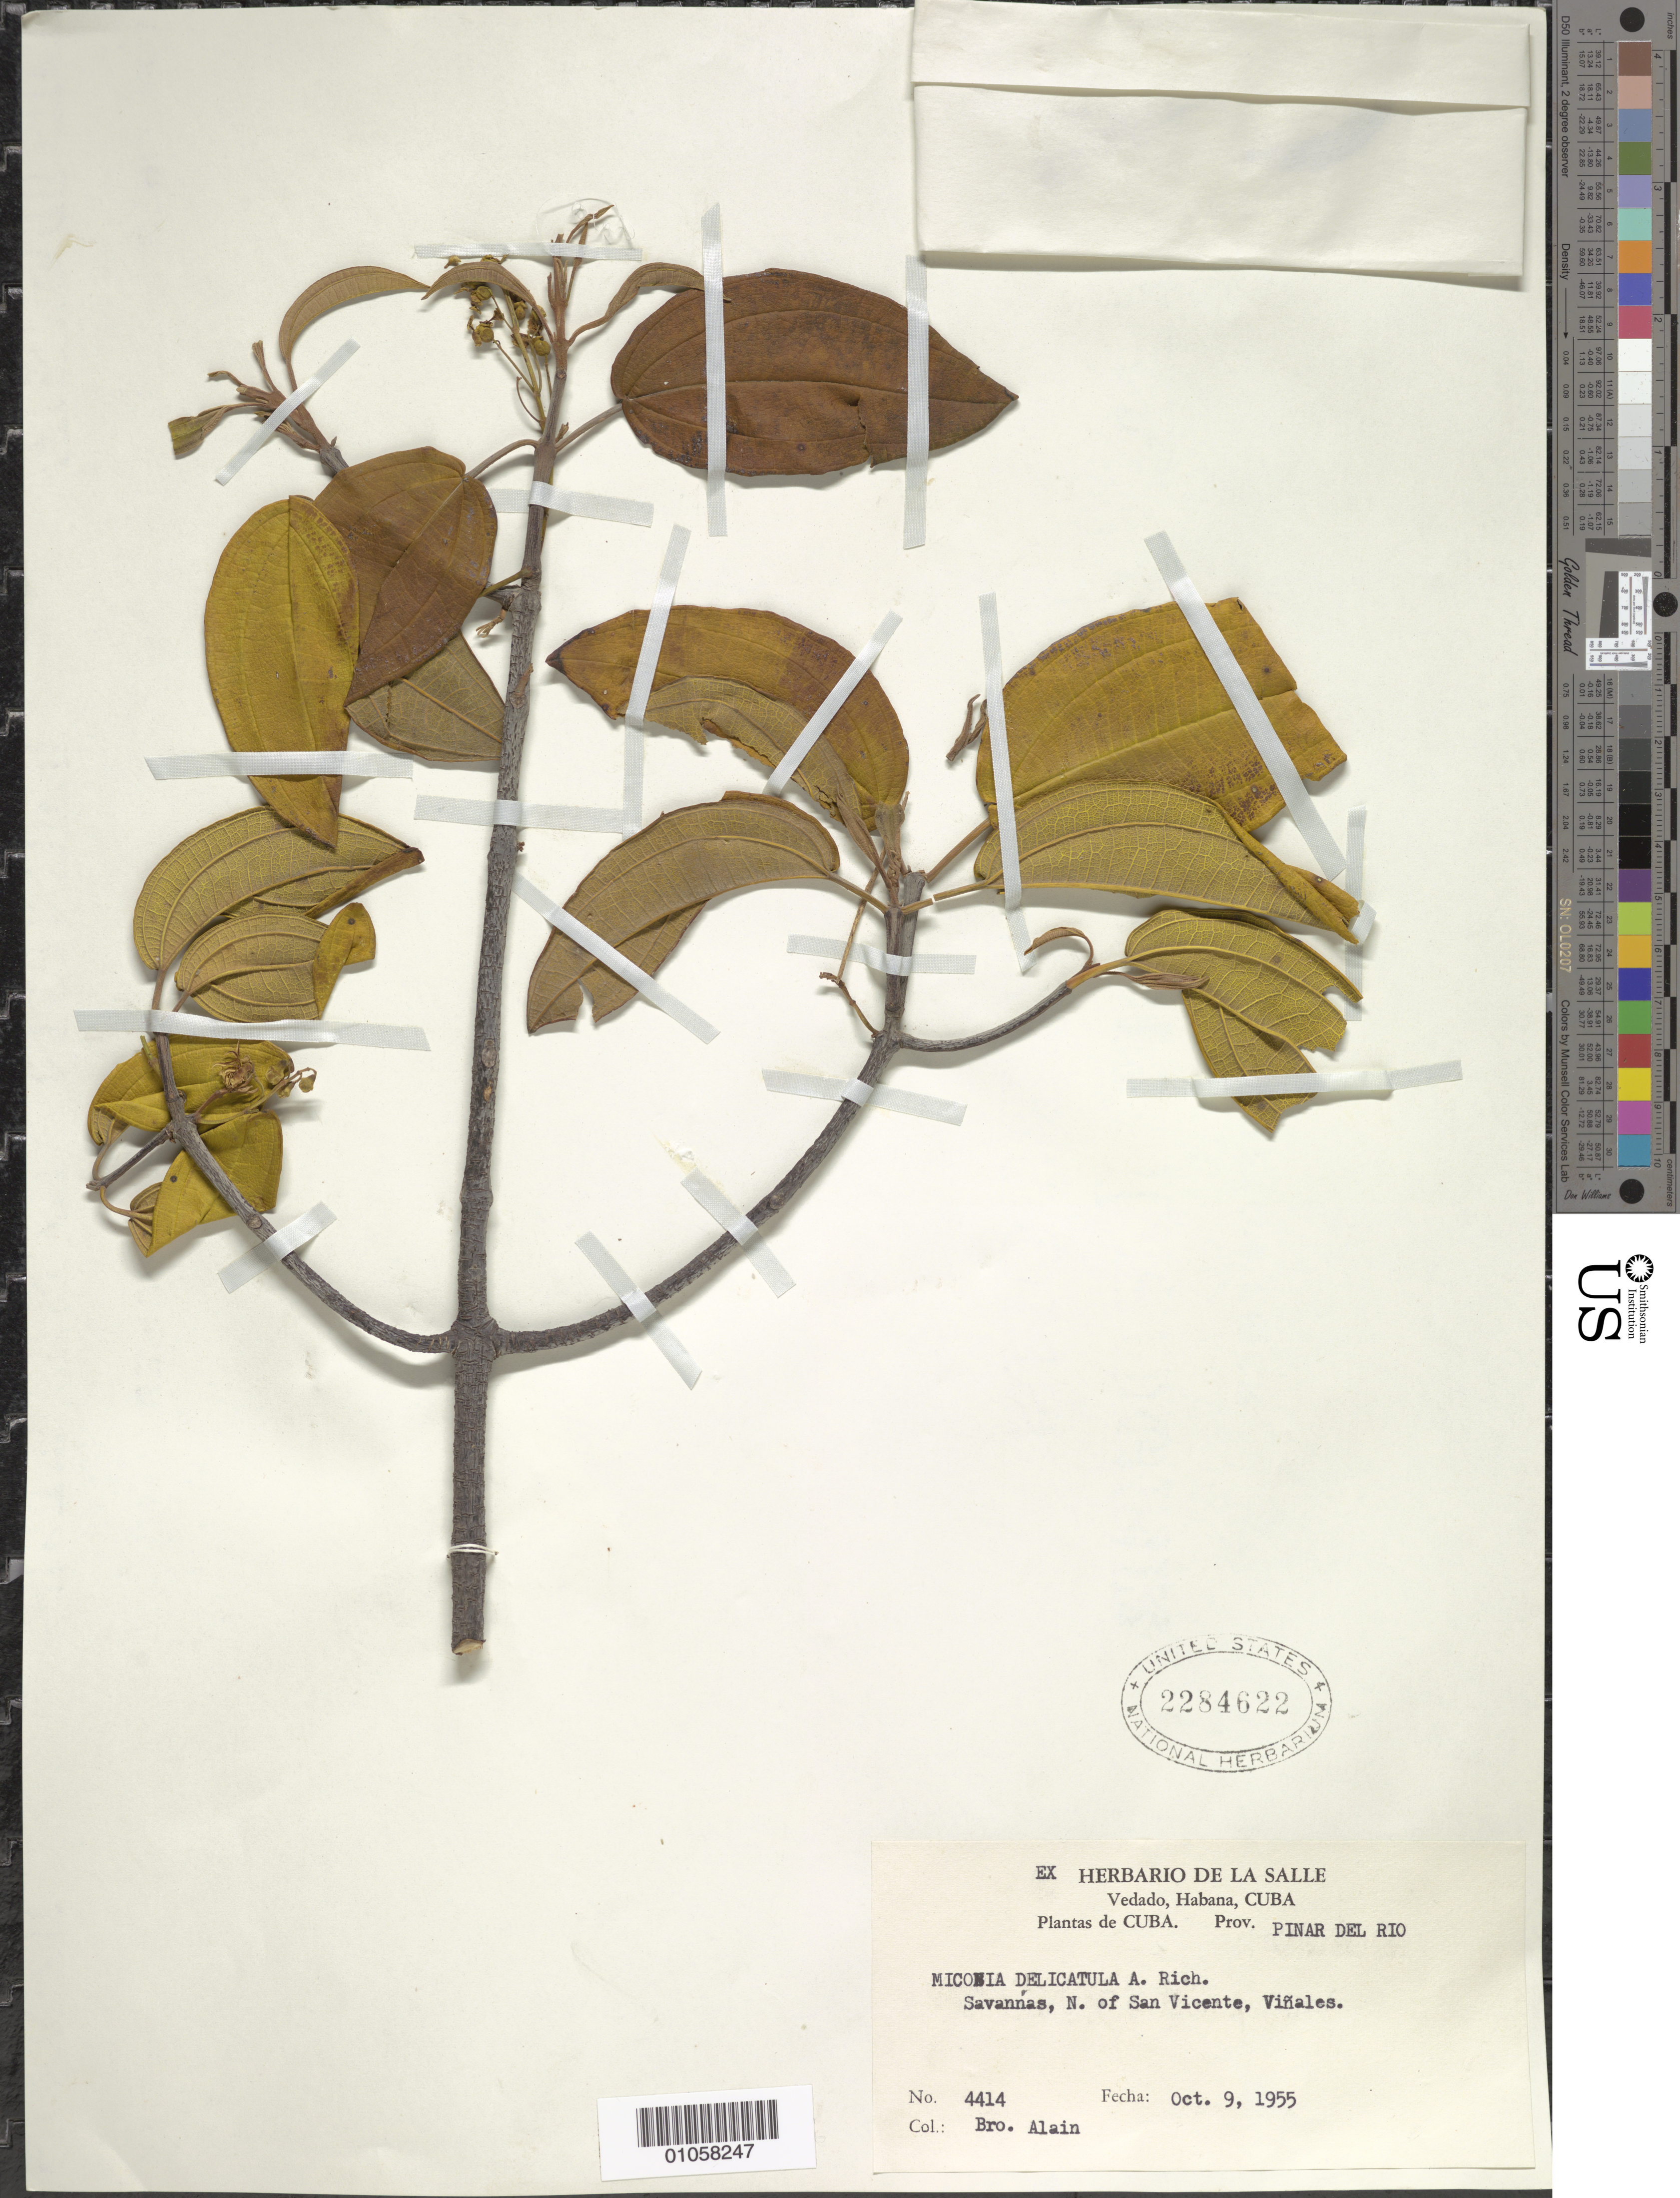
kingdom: Plantae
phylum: Tracheophyta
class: Magnoliopsida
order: Myrtales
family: Melastomataceae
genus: Miconia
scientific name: Miconia delicatula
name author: A. Rich.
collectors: A. H. Liogier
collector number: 4414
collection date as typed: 09 Oct 1955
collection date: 1955-10-09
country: Cuba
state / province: Pinar del Río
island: Cuba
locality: Viñales, N of San Vicente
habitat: Savannas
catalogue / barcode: US 2284622